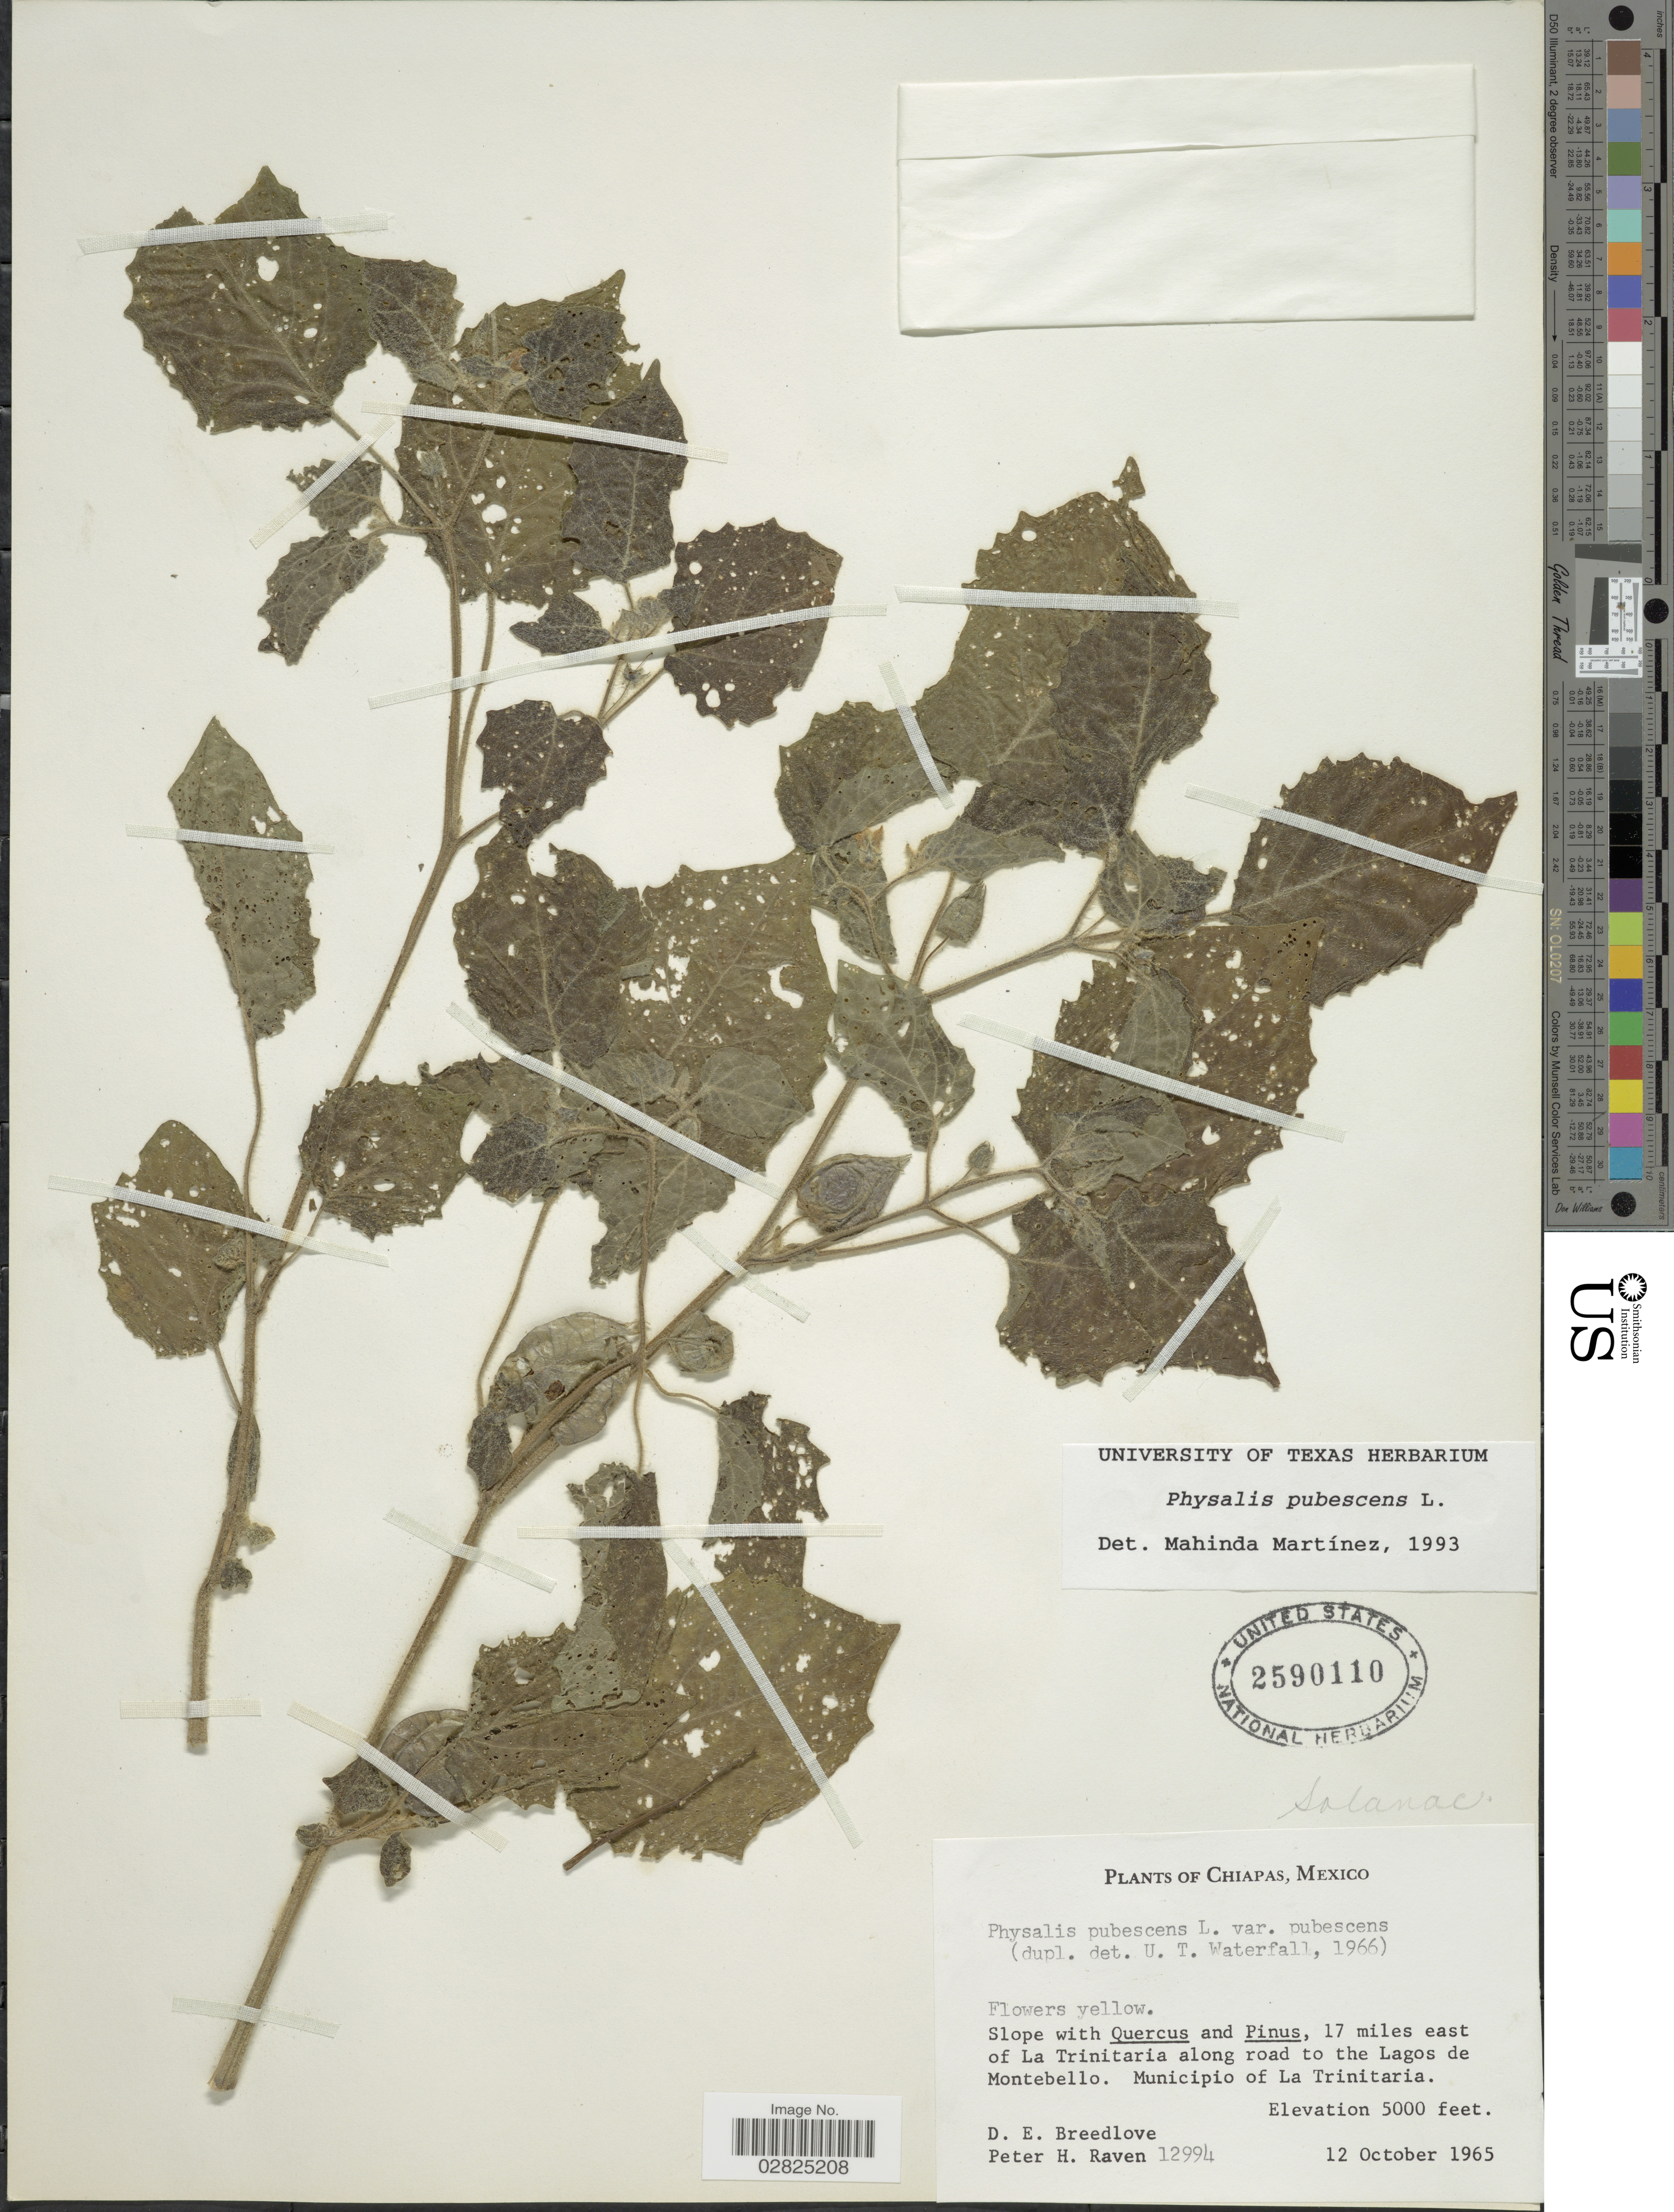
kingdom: Plantae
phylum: Tracheophyta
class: Magnoliopsida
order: Solanales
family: Solanaceae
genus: Physalis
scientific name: Physalis pubescens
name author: L.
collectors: D. E. Breedlove & P. Raven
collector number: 12994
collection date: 1965-10-12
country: Mexico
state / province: Chiapas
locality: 17 miles east of La Trinitaria along road to the Lagos de Montebello. Municipio of La Trinitaria.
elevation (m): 1524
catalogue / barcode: US 2590110